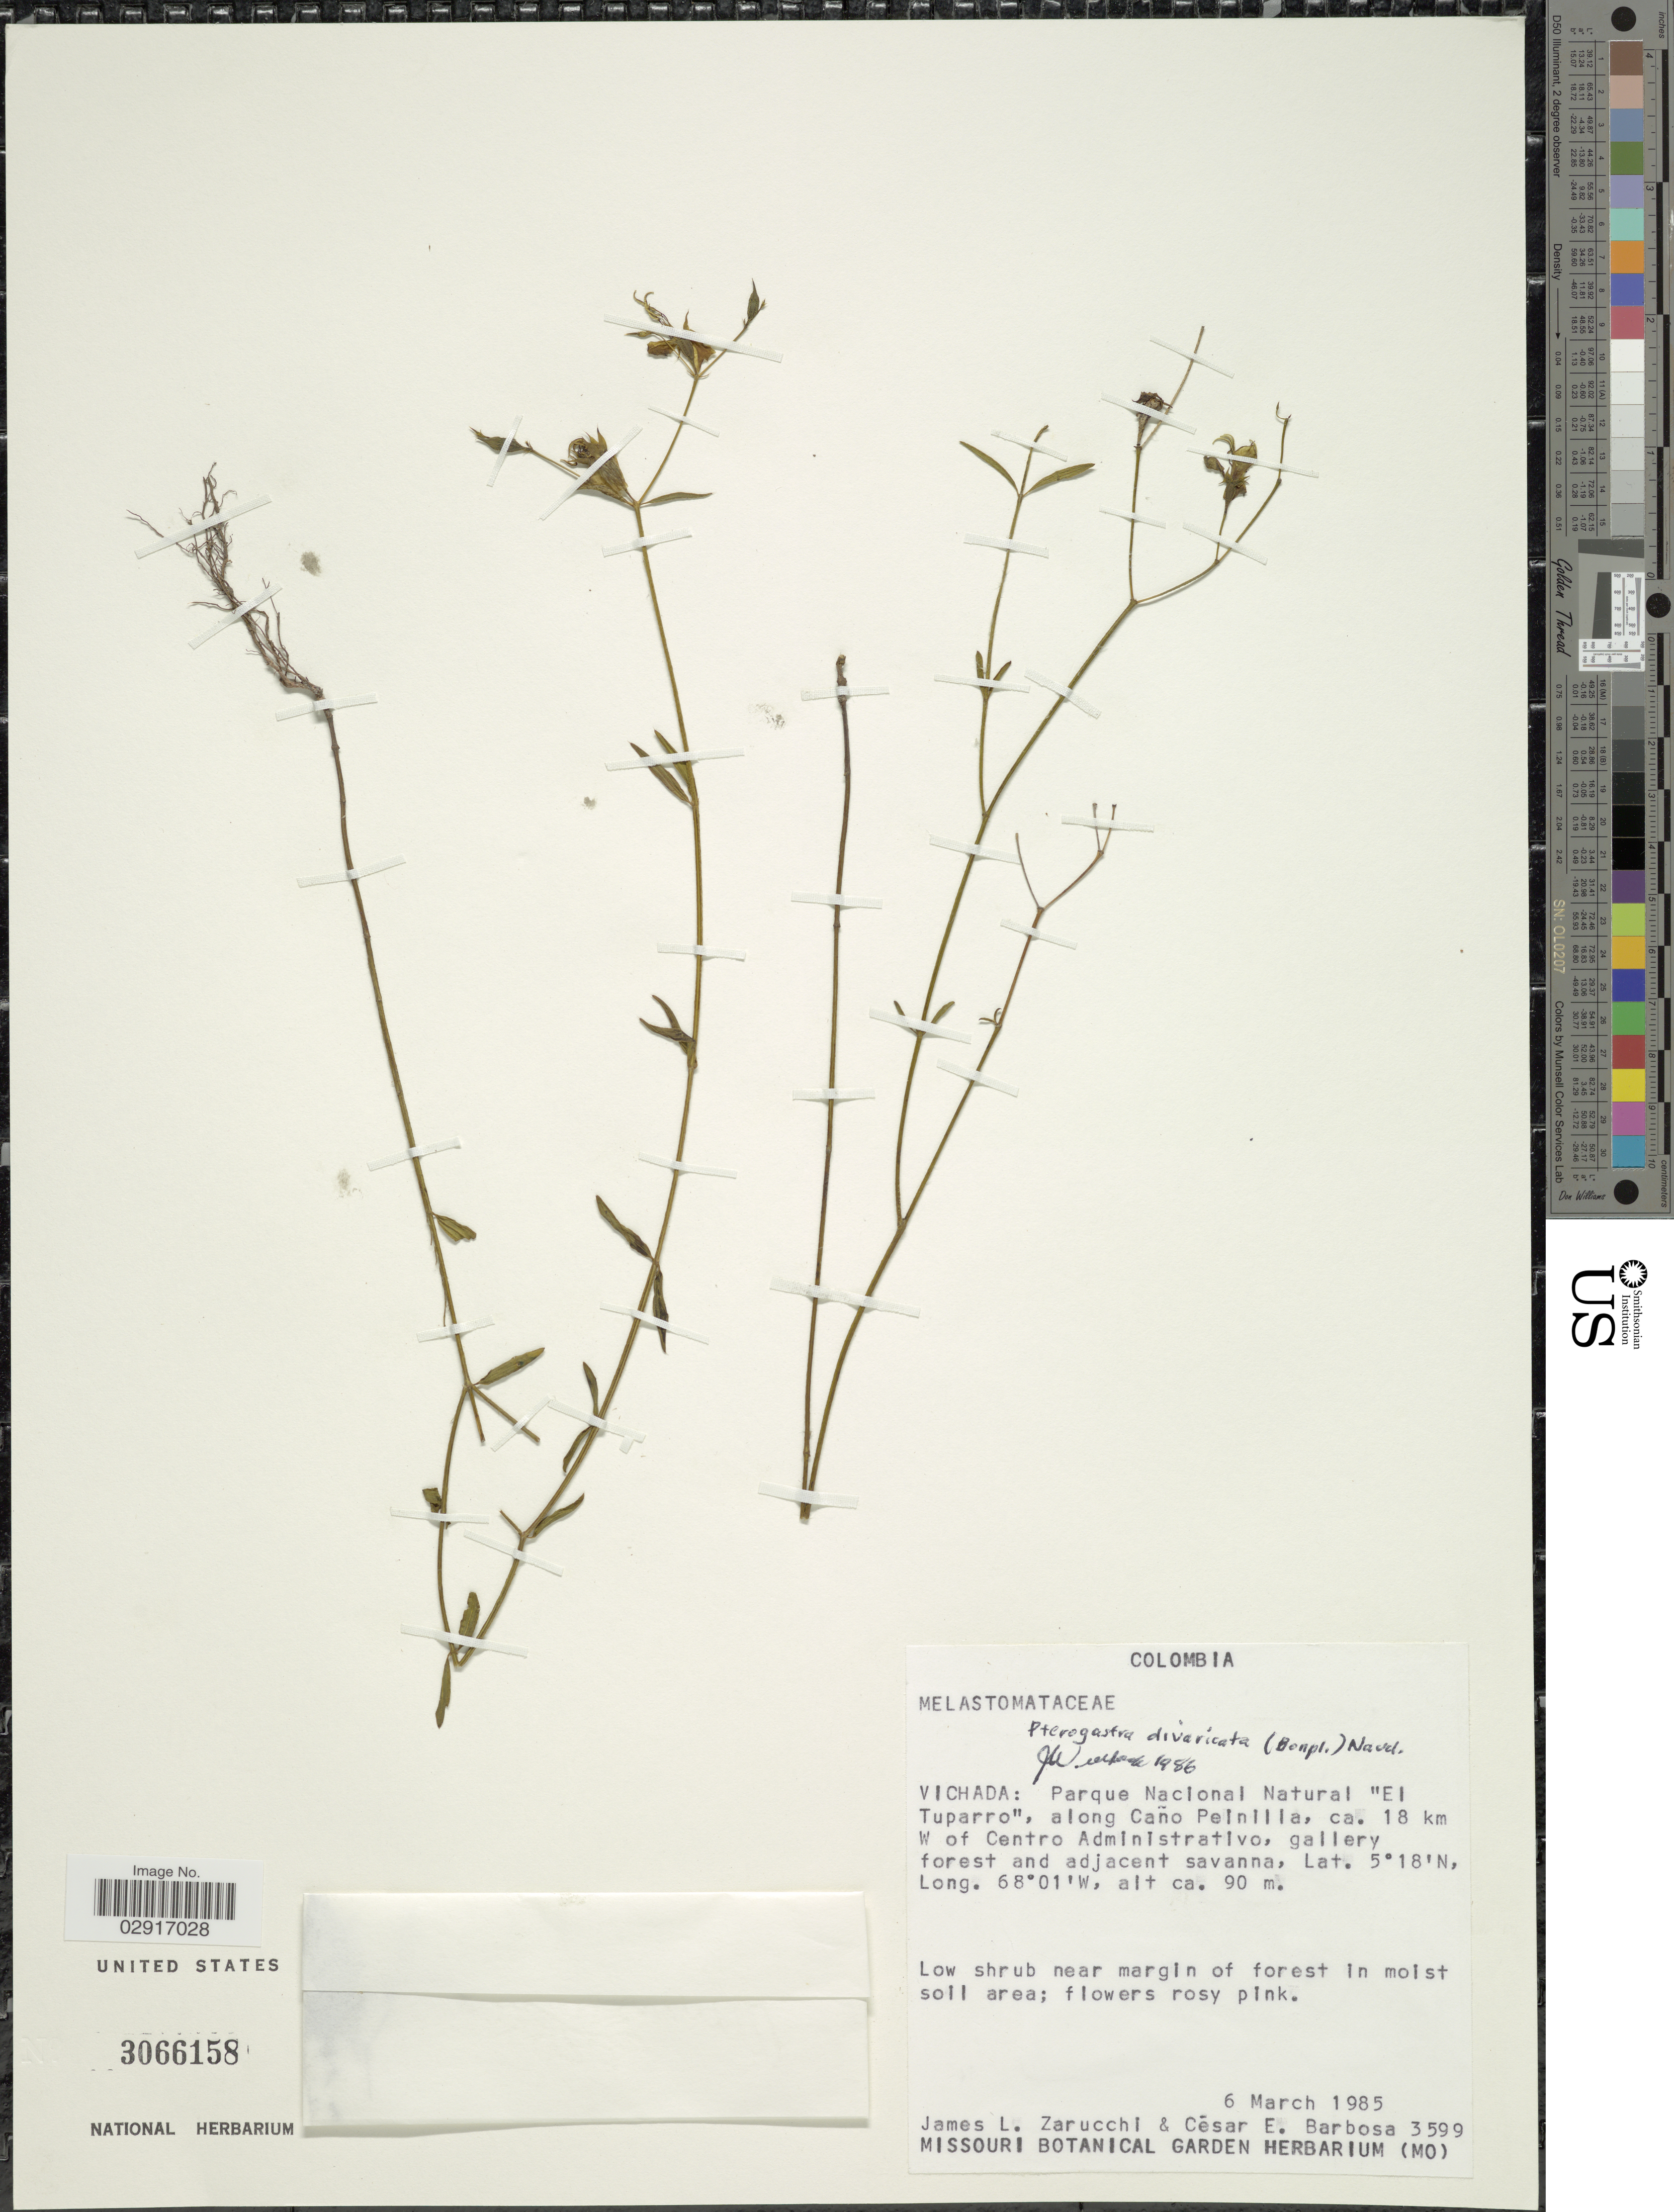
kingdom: Plantae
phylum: Tracheophyta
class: Magnoliopsida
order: Myrtales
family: Melastomataceae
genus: Pterogastra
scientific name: Pterogastra divaricata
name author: (Bonpl.) Naudin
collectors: J. L. Zarucchi & C. E. Barbosa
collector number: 3599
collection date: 1985-03-06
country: Colombia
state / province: Vichada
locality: Parque Nacional Natural "El Tuparro", along Caño Peinilla, ca. 18 km W of Centro Administrativo.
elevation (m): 90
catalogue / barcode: US 3066158